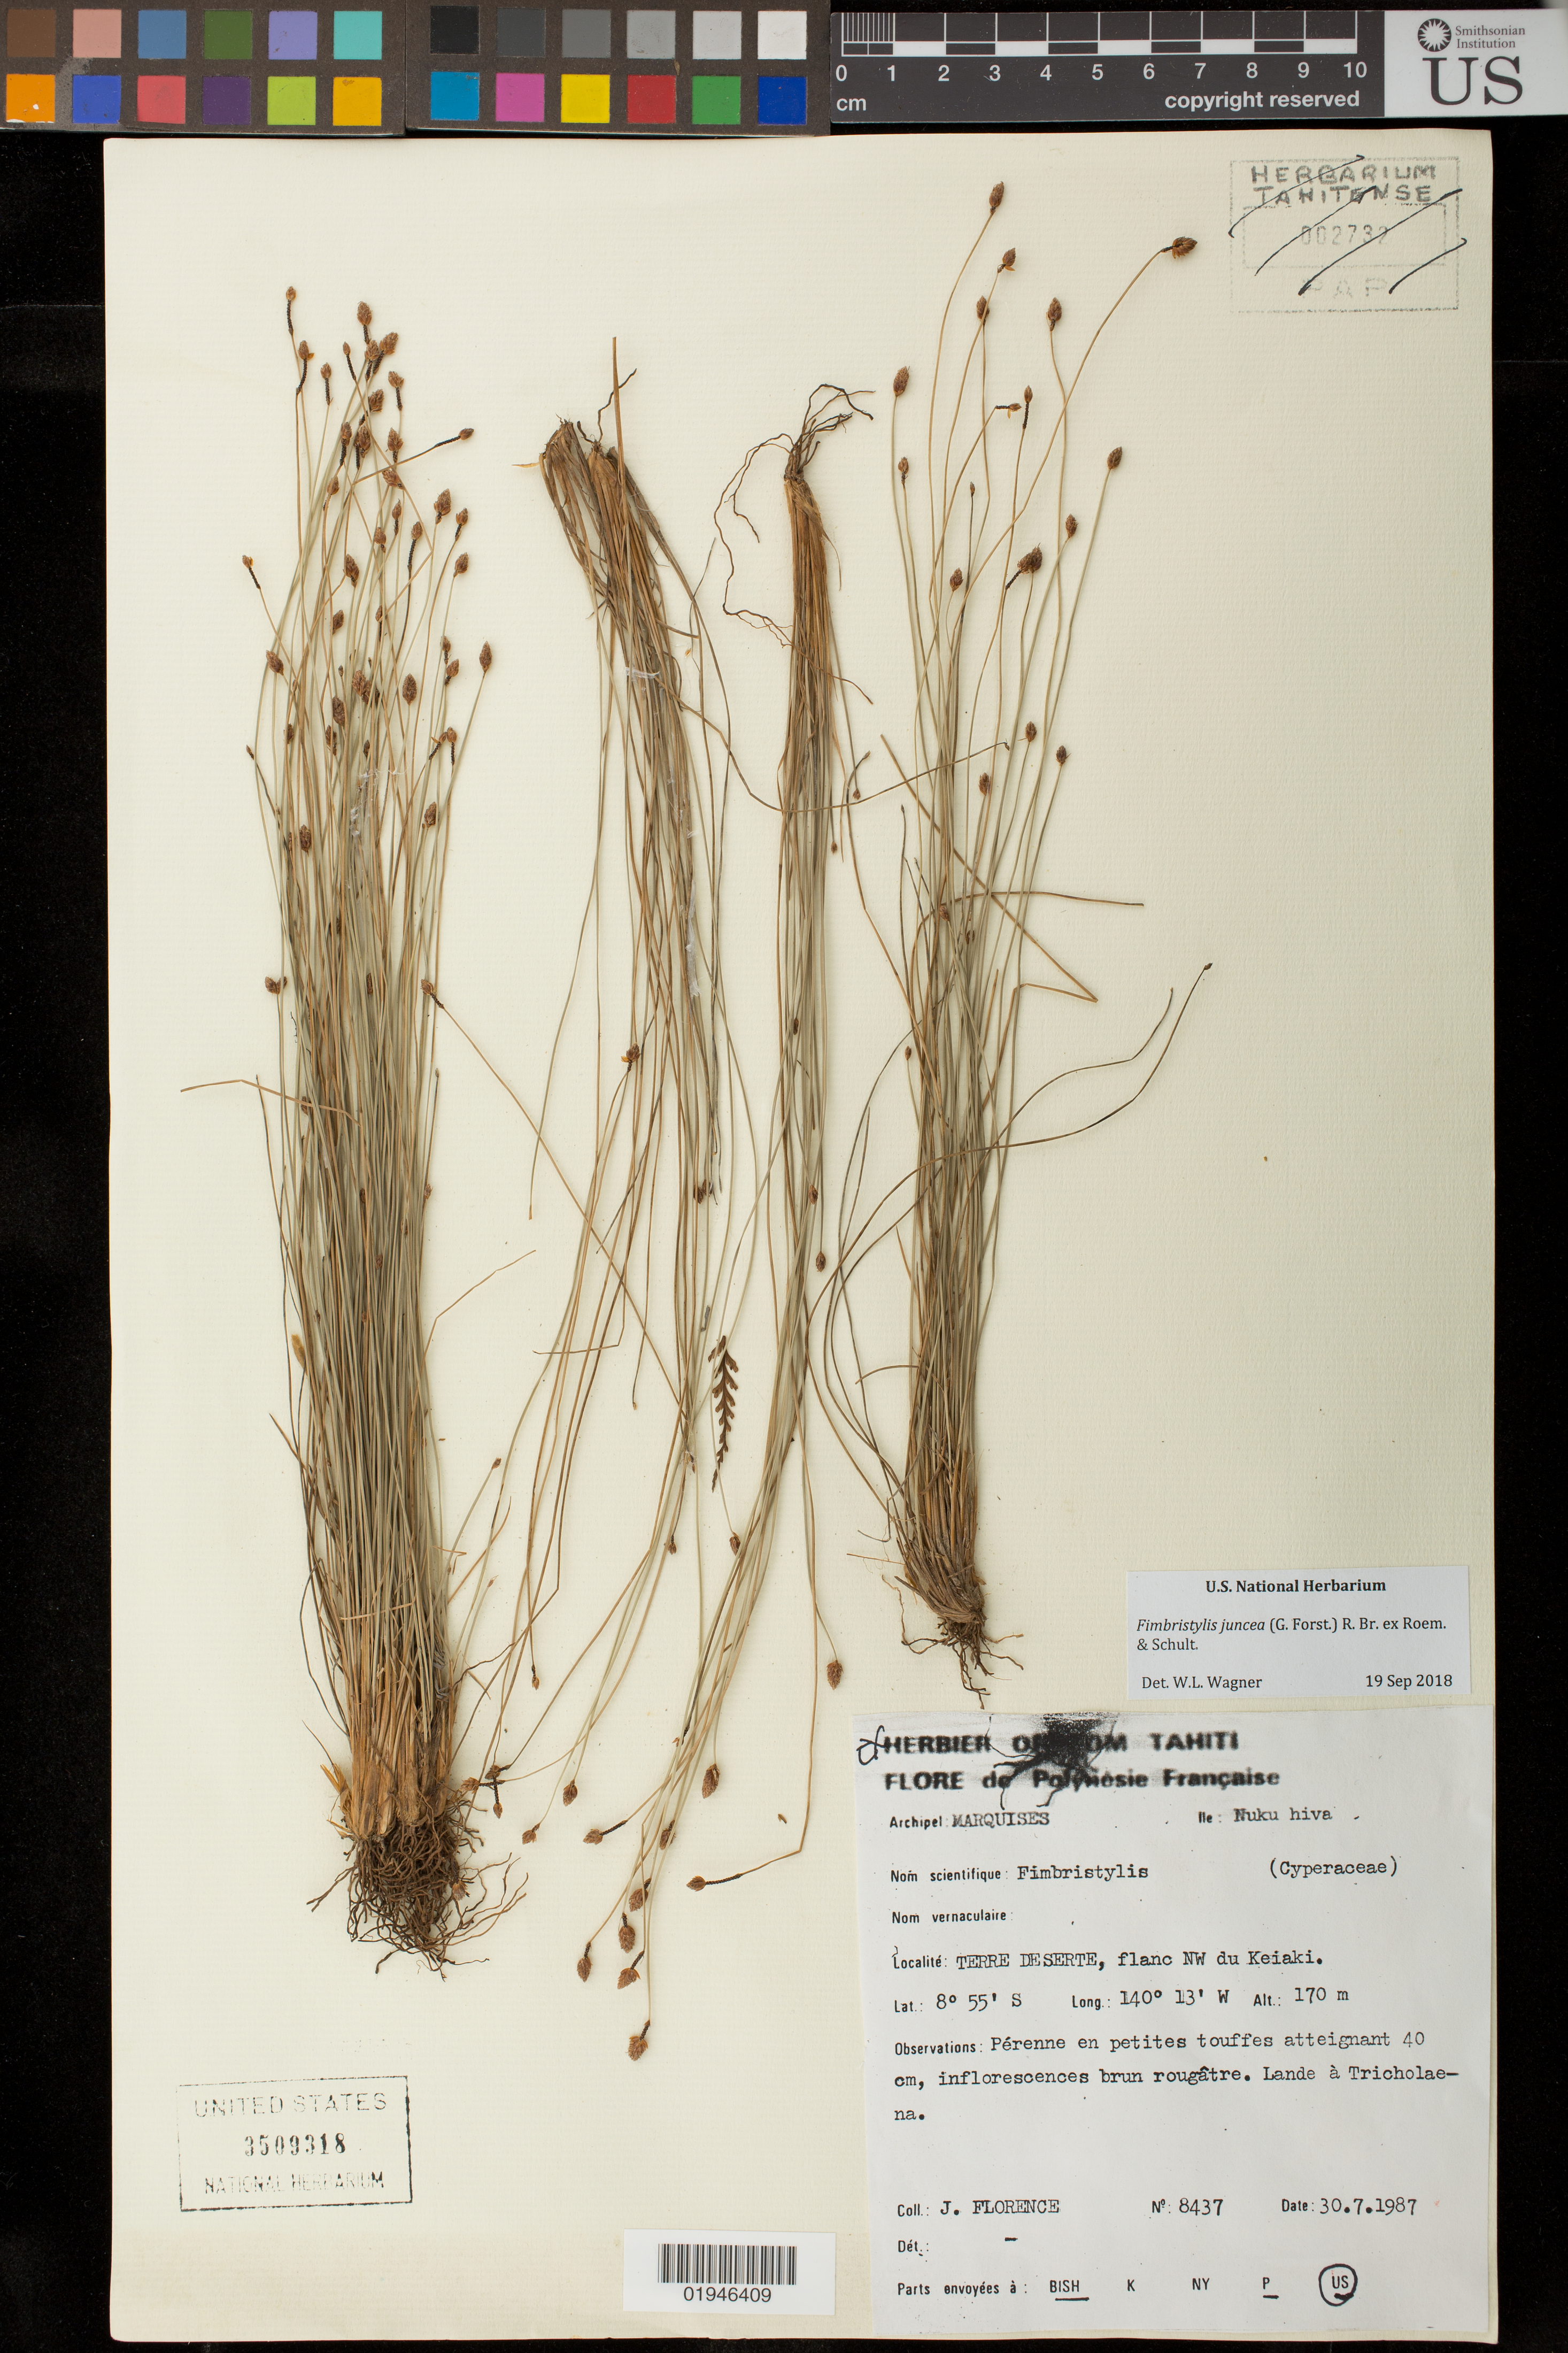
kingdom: Plantae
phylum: Tracheophyta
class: Liliopsida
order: Poales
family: Cyperaceae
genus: Fimbristylis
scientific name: Fimbristylis juncea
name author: (G. Forst.) Br. ex Roem. & Schult.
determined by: Wagner, W. L., (BOT), Smithsonian Institution - National Museum of Natural History (UNITED STATES)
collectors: J. Florence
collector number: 8437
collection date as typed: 30 July 1987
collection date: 1987-07-30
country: French Polynesia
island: Nuku Hiva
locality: Terre Deserte, flanc NW du Keiaki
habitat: Lande à Tricholaena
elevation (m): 170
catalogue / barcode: US 3509318